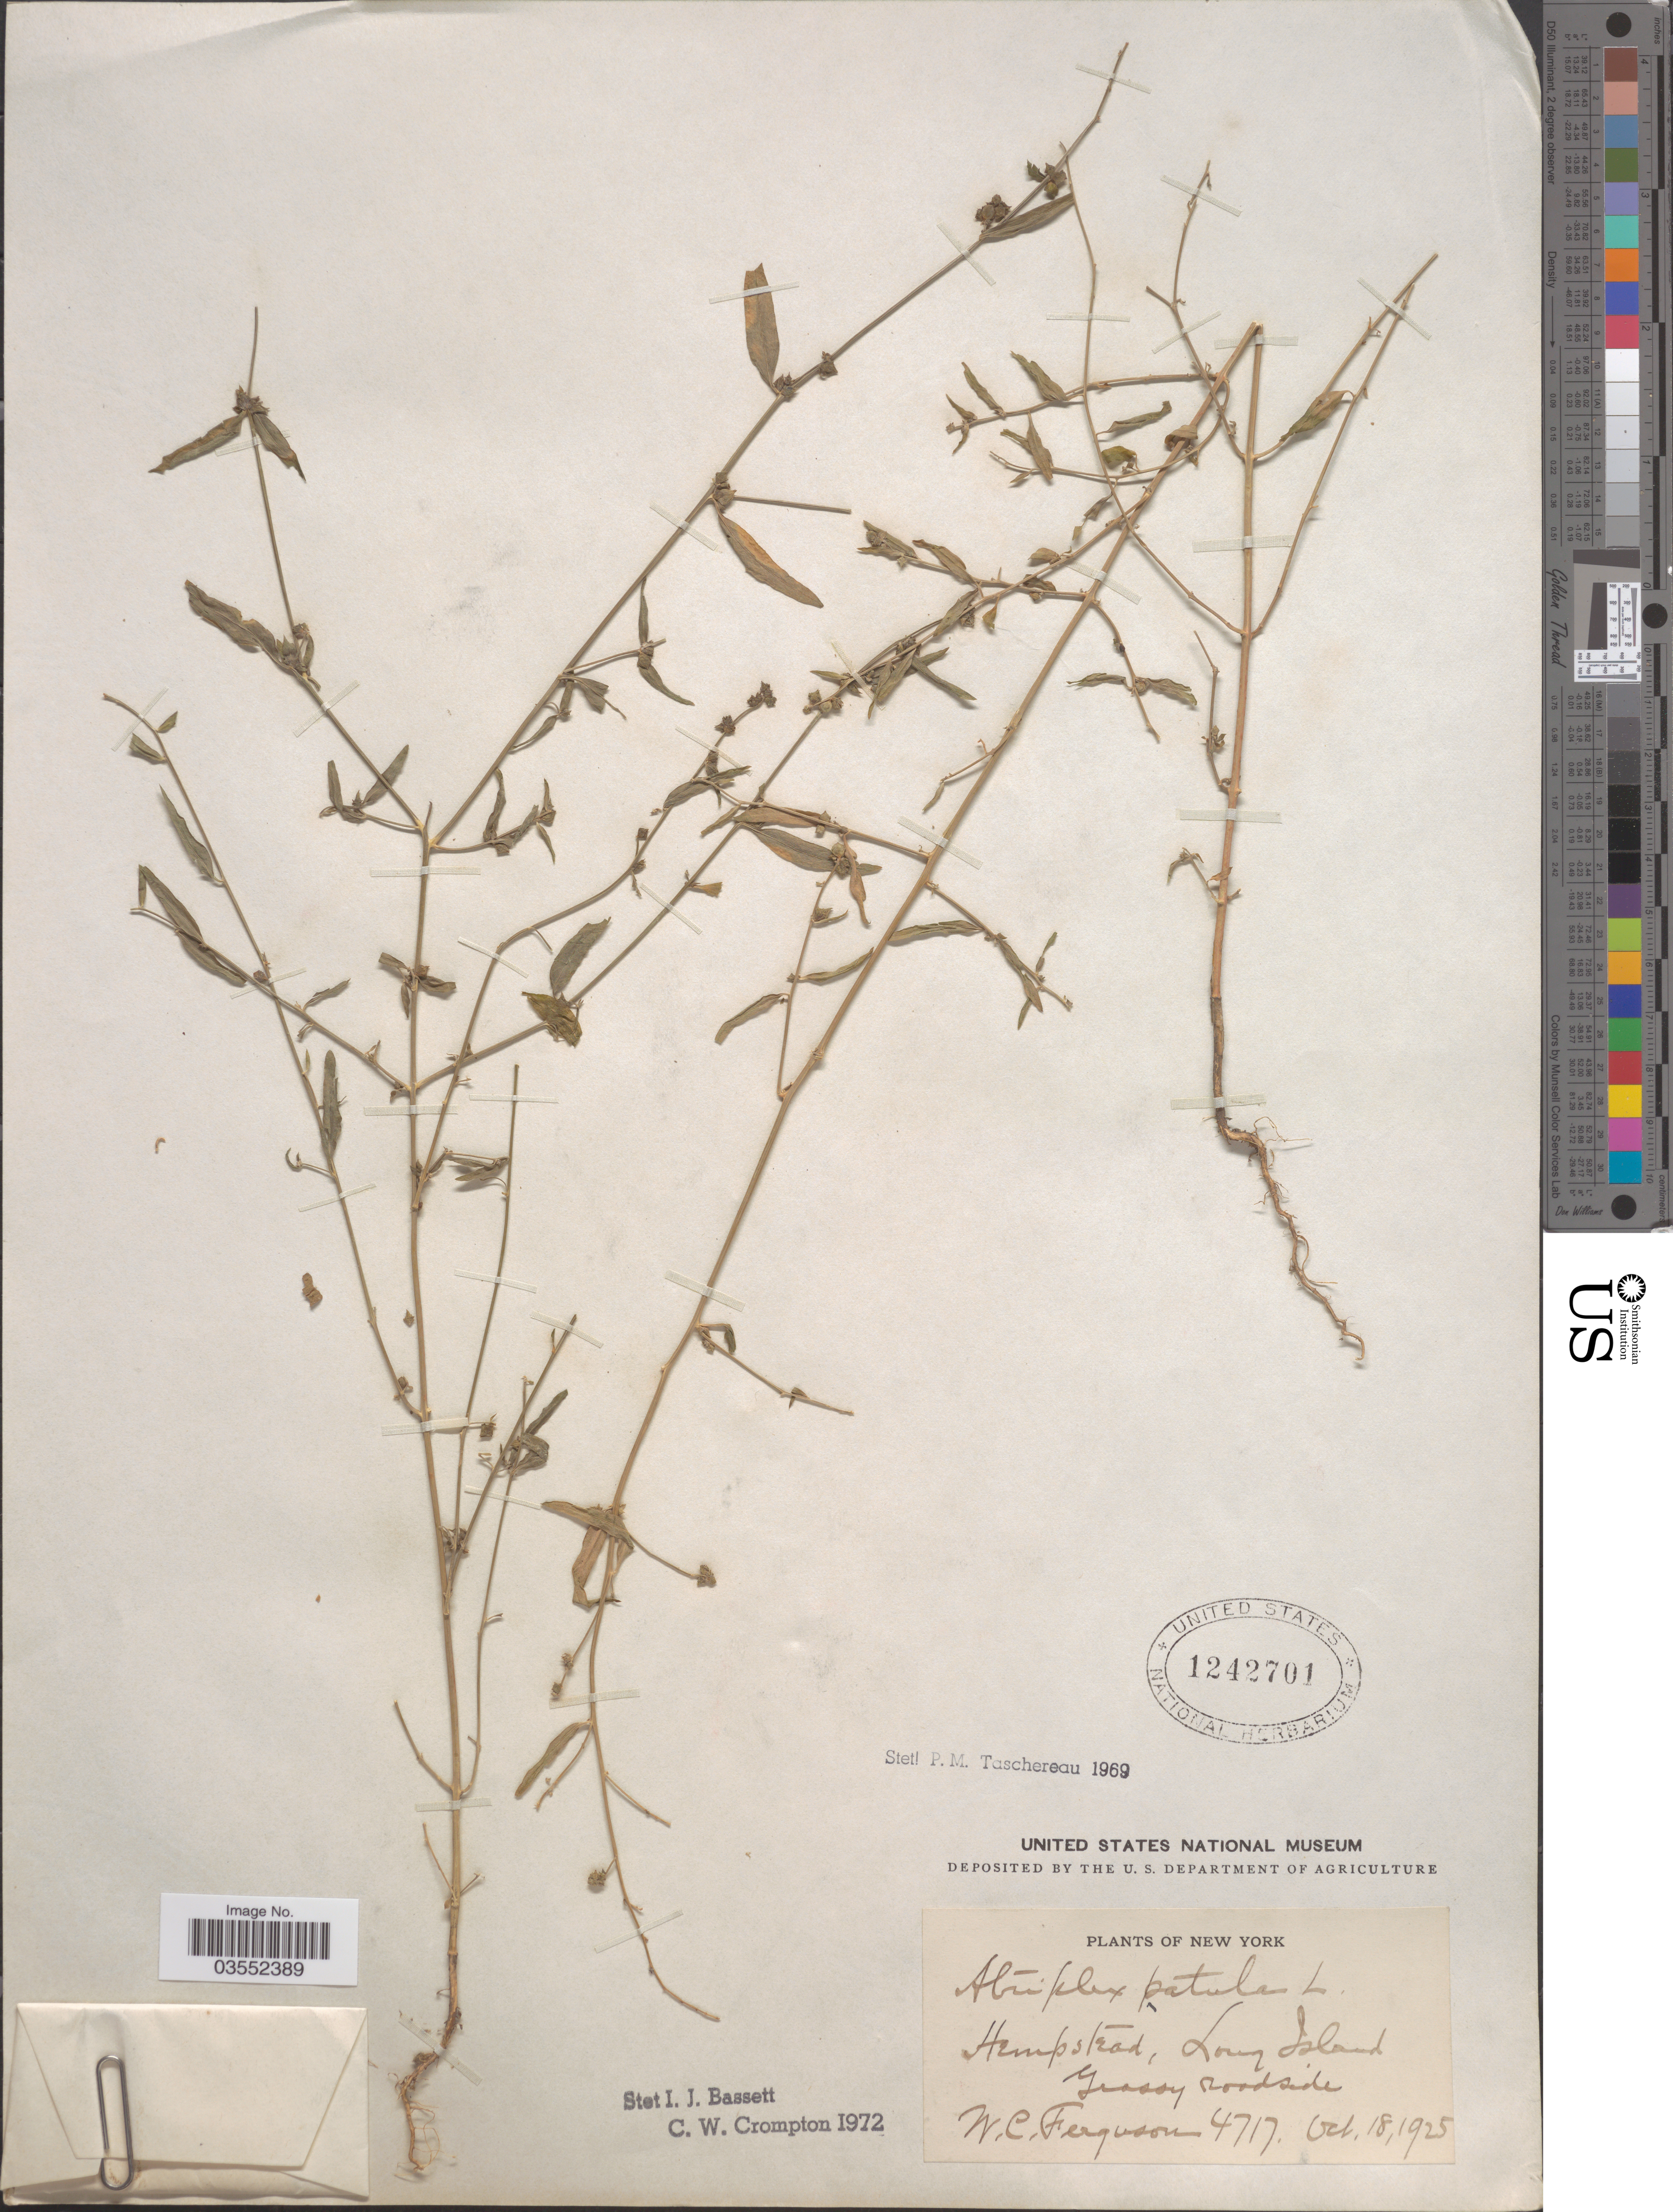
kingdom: Plantae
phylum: Tracheophyta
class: Magnoliopsida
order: Caryophyllales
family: Amaranthaceae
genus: Atriplex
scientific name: Atriplex patula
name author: L.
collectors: W. Ferguson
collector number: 4717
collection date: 1925-10-18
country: United States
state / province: New York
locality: Hempstead, Long Island, Grassy roadside.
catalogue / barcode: US 1242701